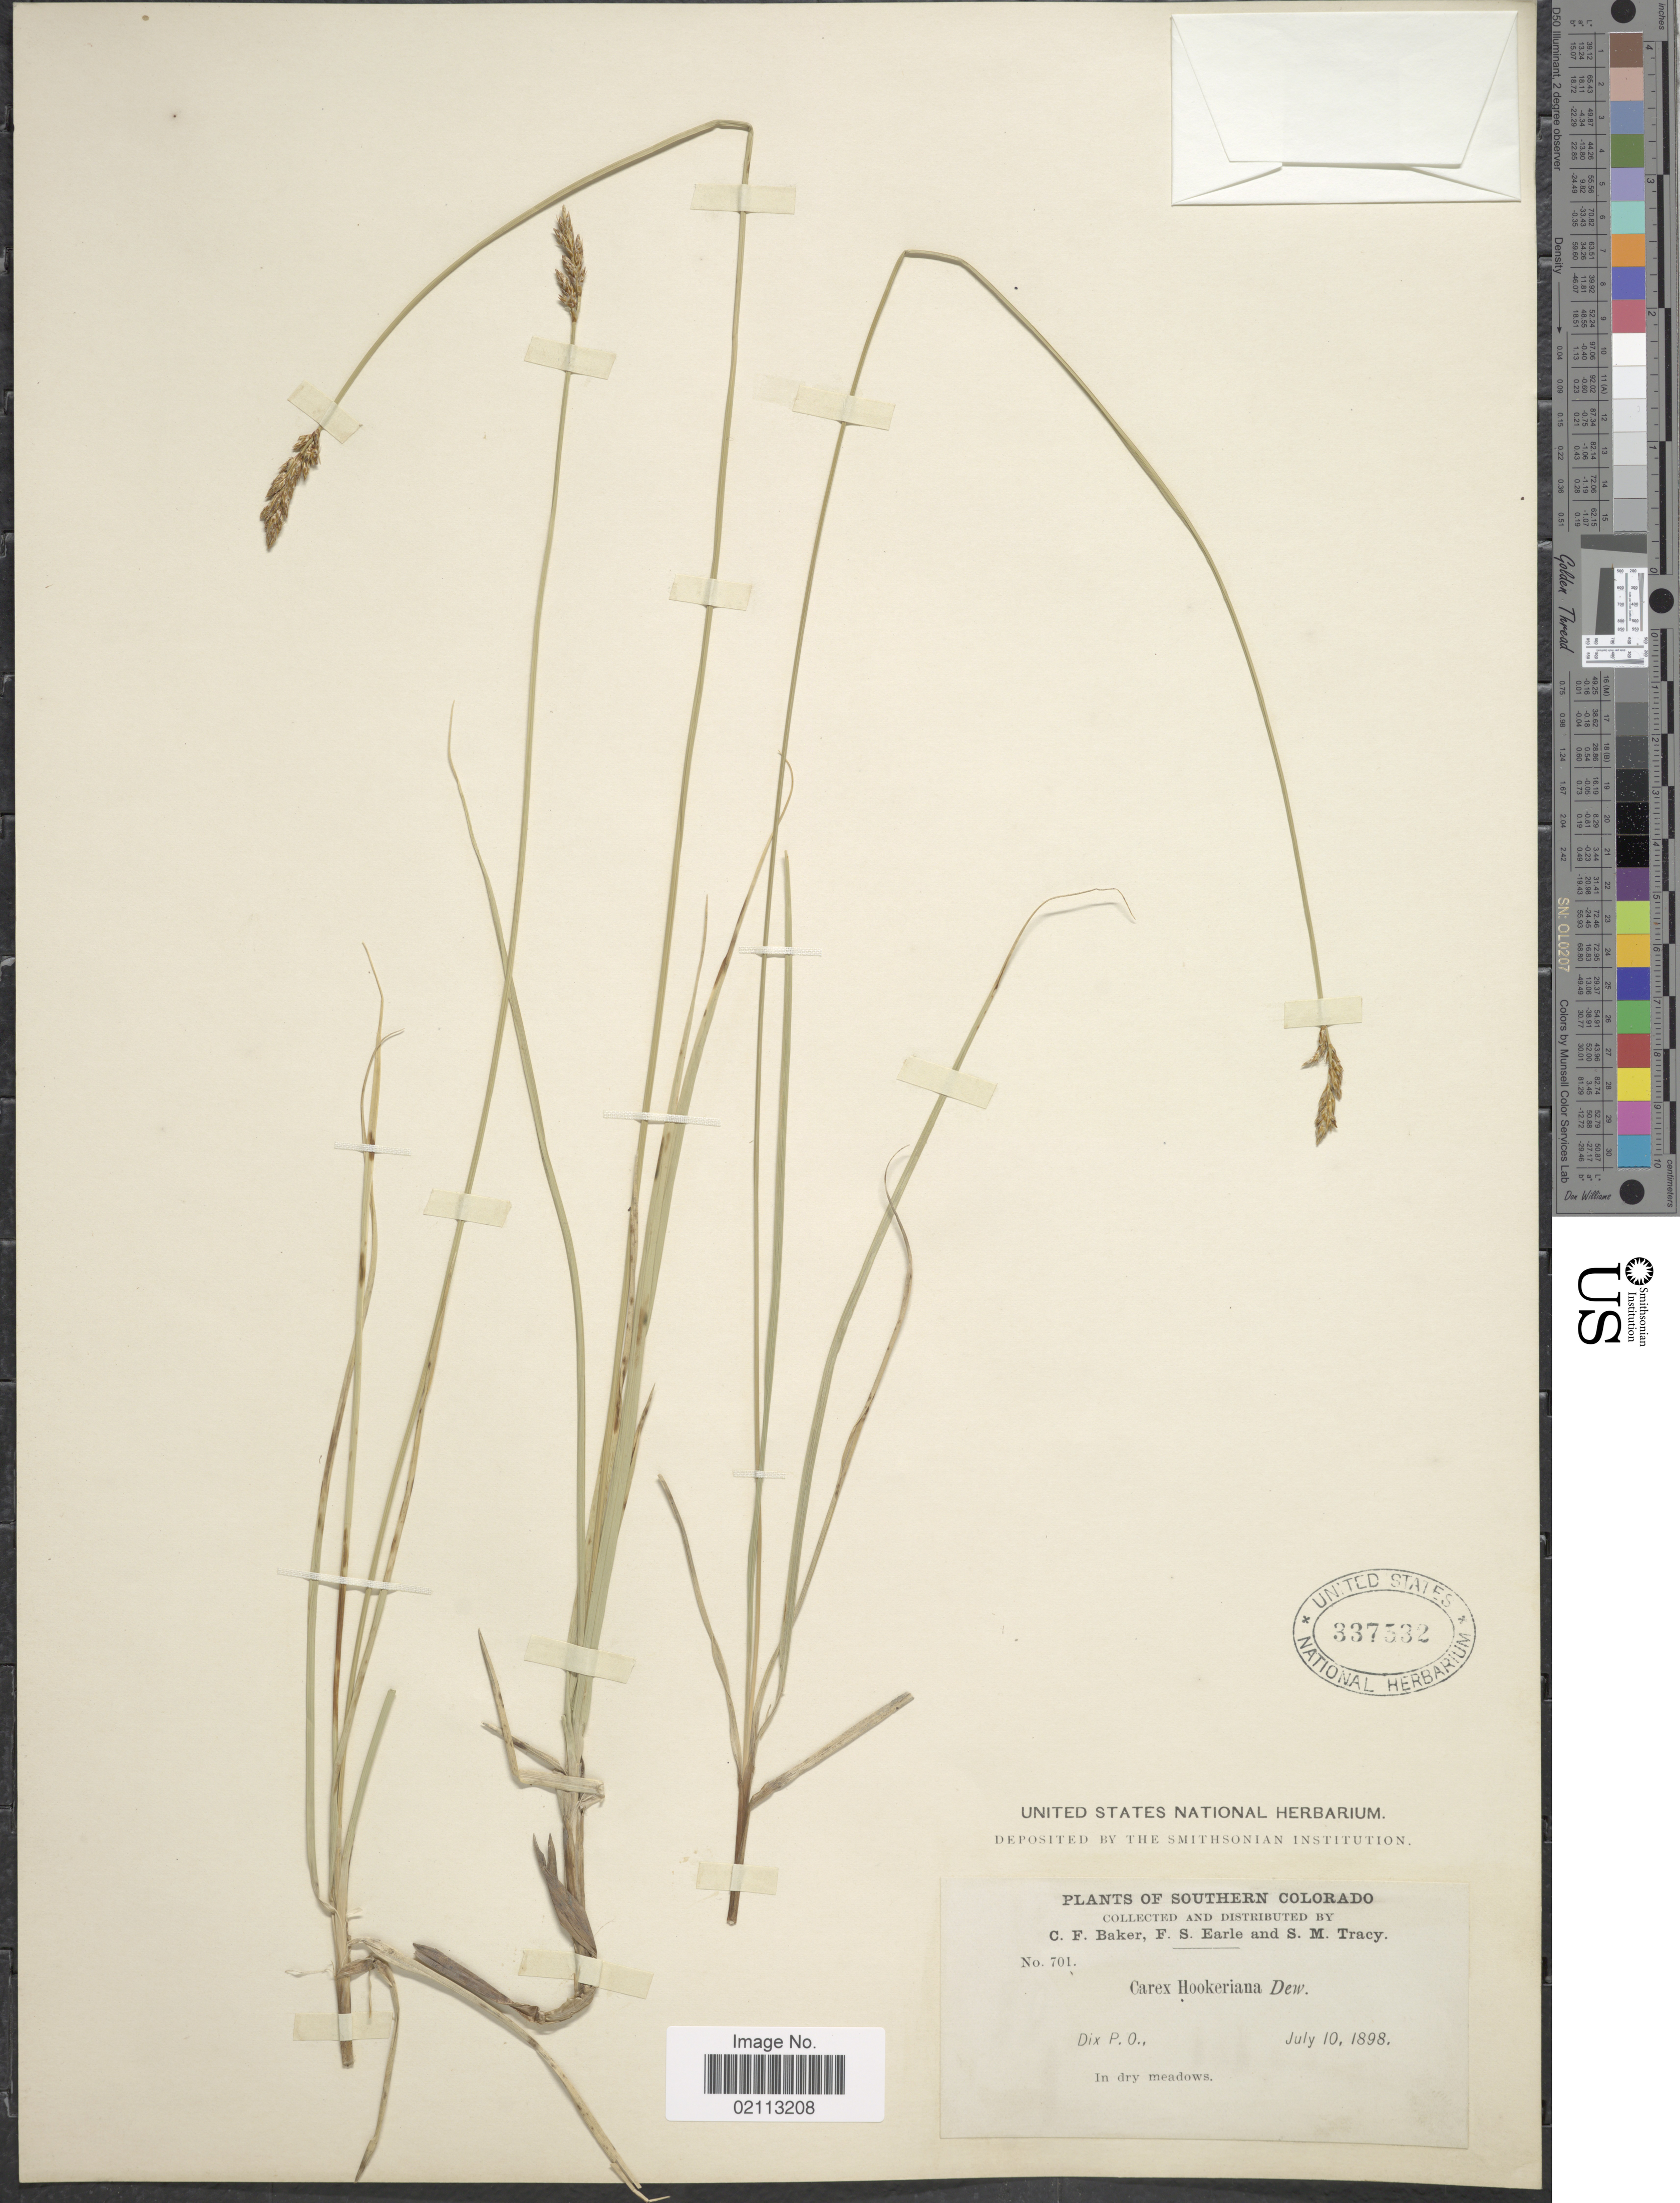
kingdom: Plantae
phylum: Tracheophyta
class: Liliopsida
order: Poales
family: Cyperaceae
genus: Carex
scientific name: Carex hookeriana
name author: Dewey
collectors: C. F. Baker, F. S. Earle & S. M. Tracy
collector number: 701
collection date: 1898-07-10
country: United States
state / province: Colorado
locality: Southern Colorado. Dix P.O.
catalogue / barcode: US 337532